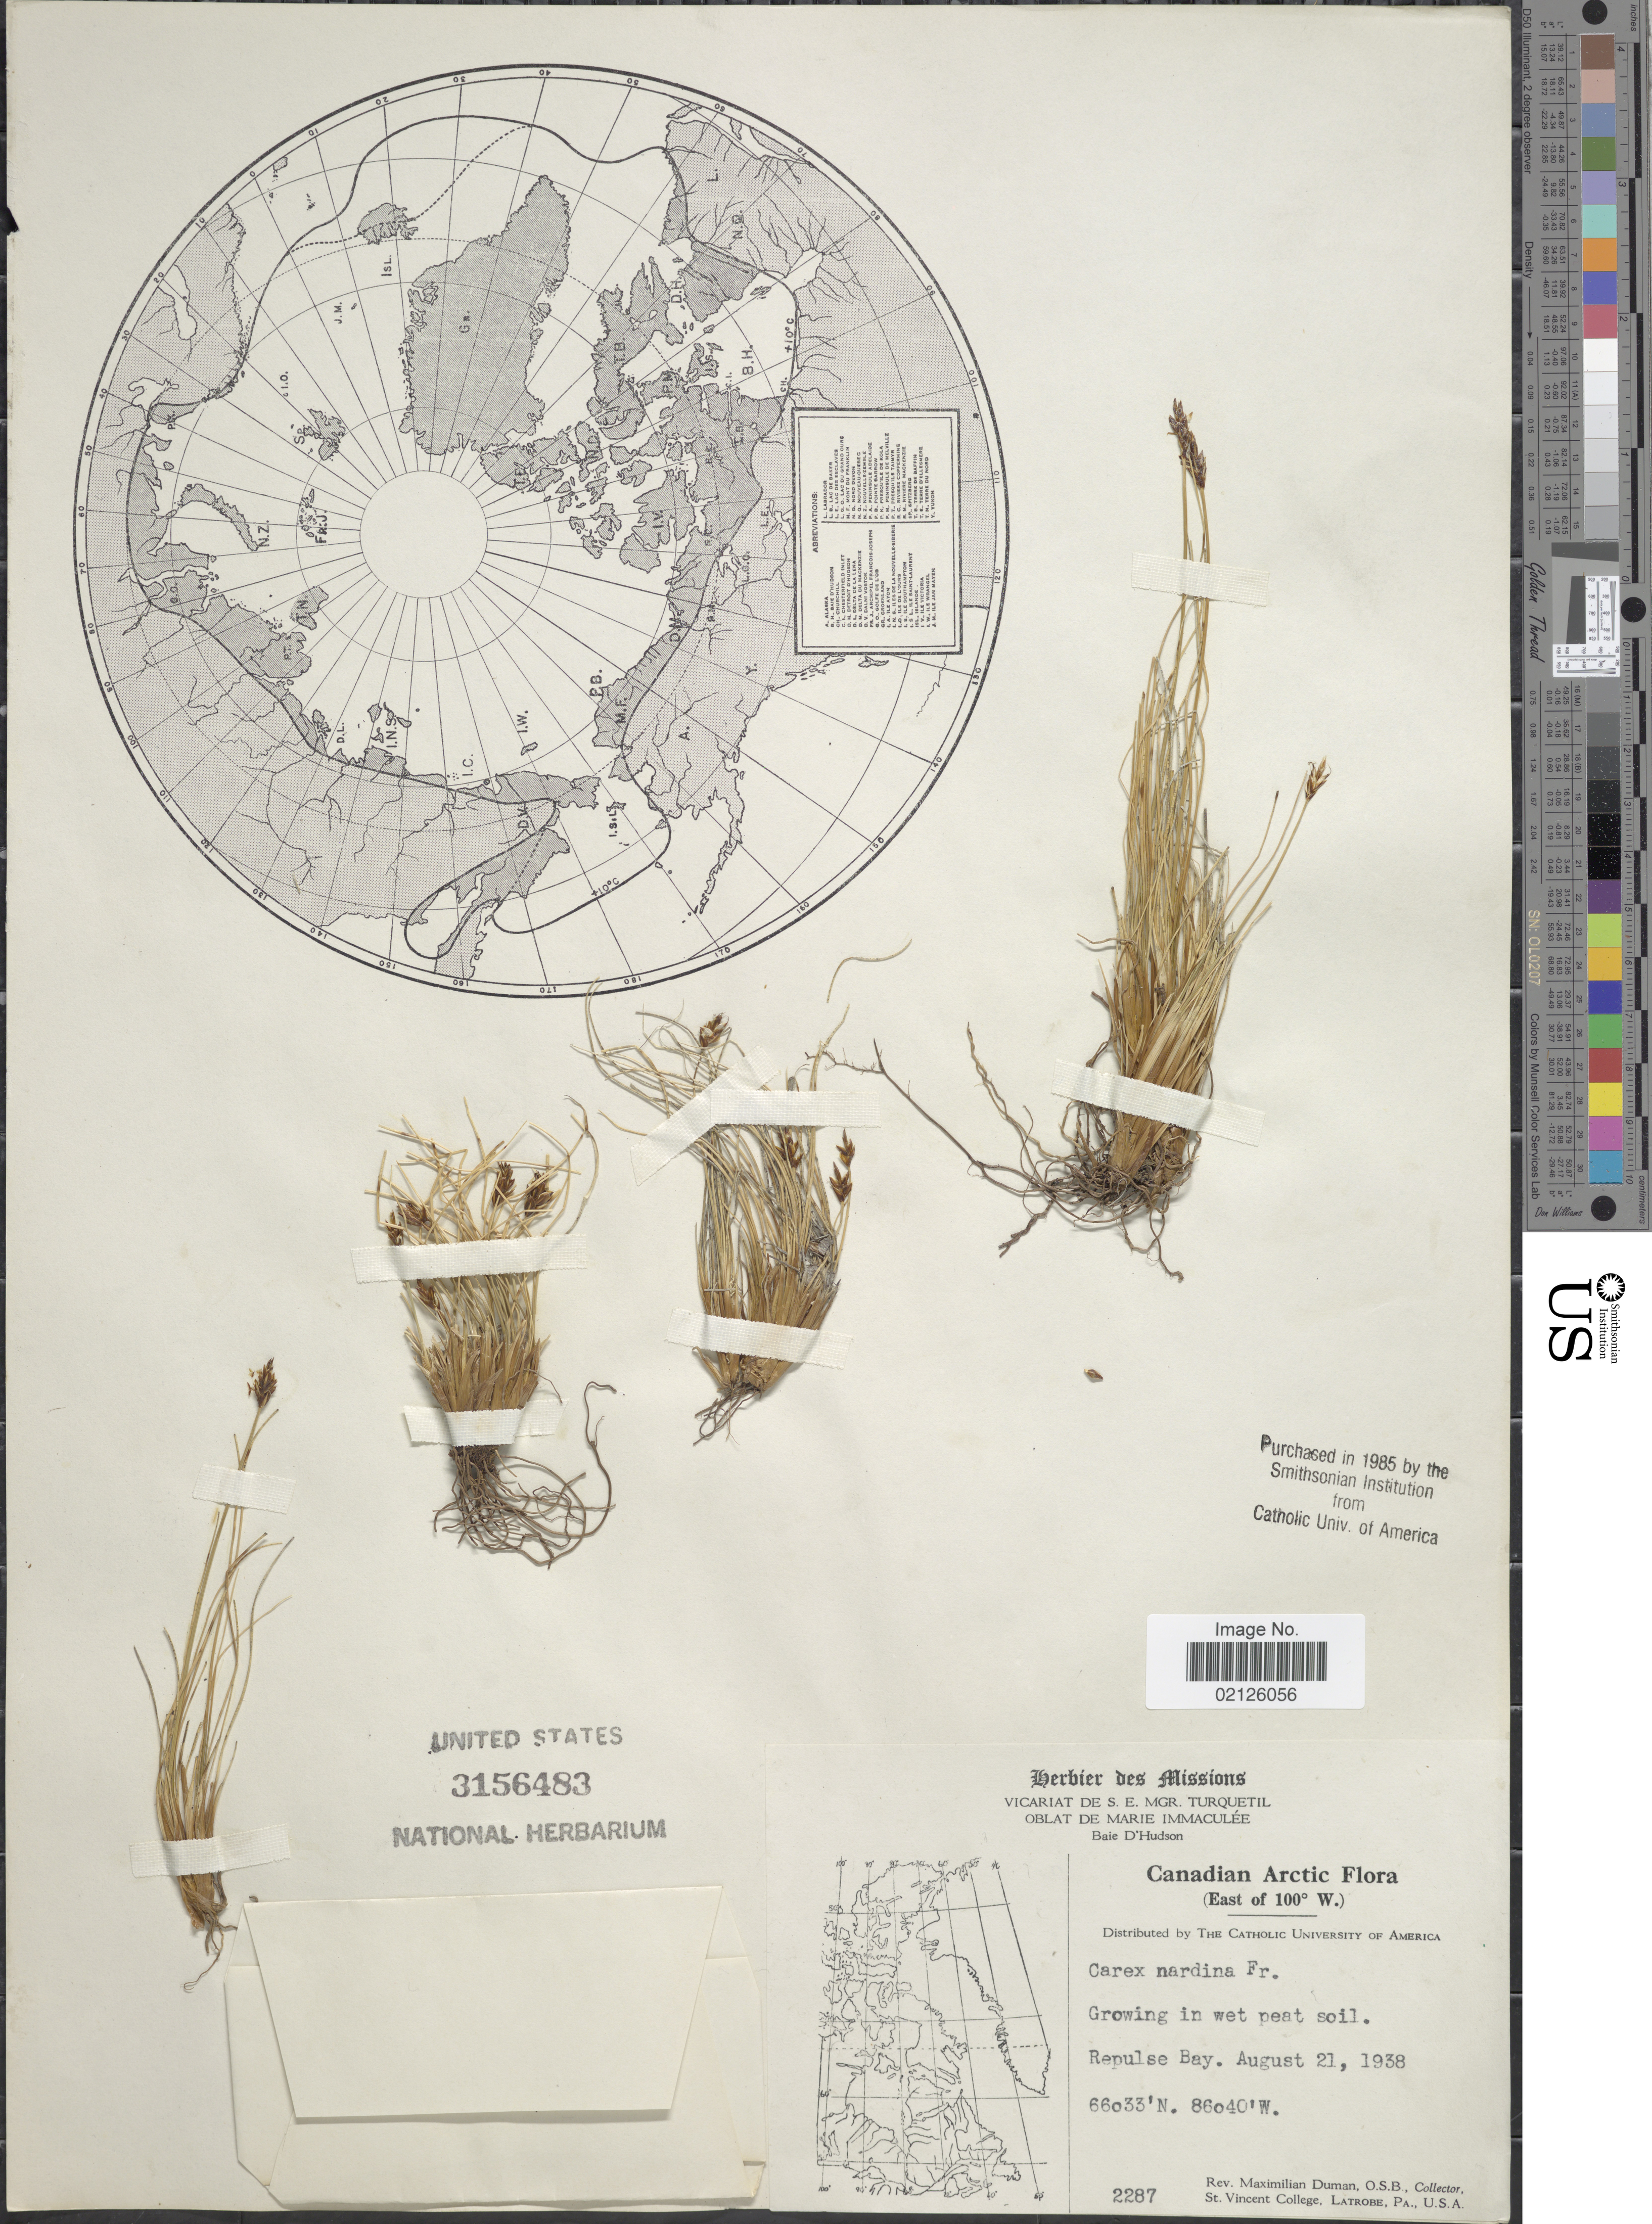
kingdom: Plantae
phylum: Tracheophyta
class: Liliopsida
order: Poales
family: Cyperaceae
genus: Carex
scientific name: Carex nardina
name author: (Hornem.) Fr.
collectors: M. Duman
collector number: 2287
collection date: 1938-08-21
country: Canada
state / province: Nunavut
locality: Canadian Arctic (East of 100° W.) Growing in wet peat soil, Repulse Bay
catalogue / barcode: US 3156483